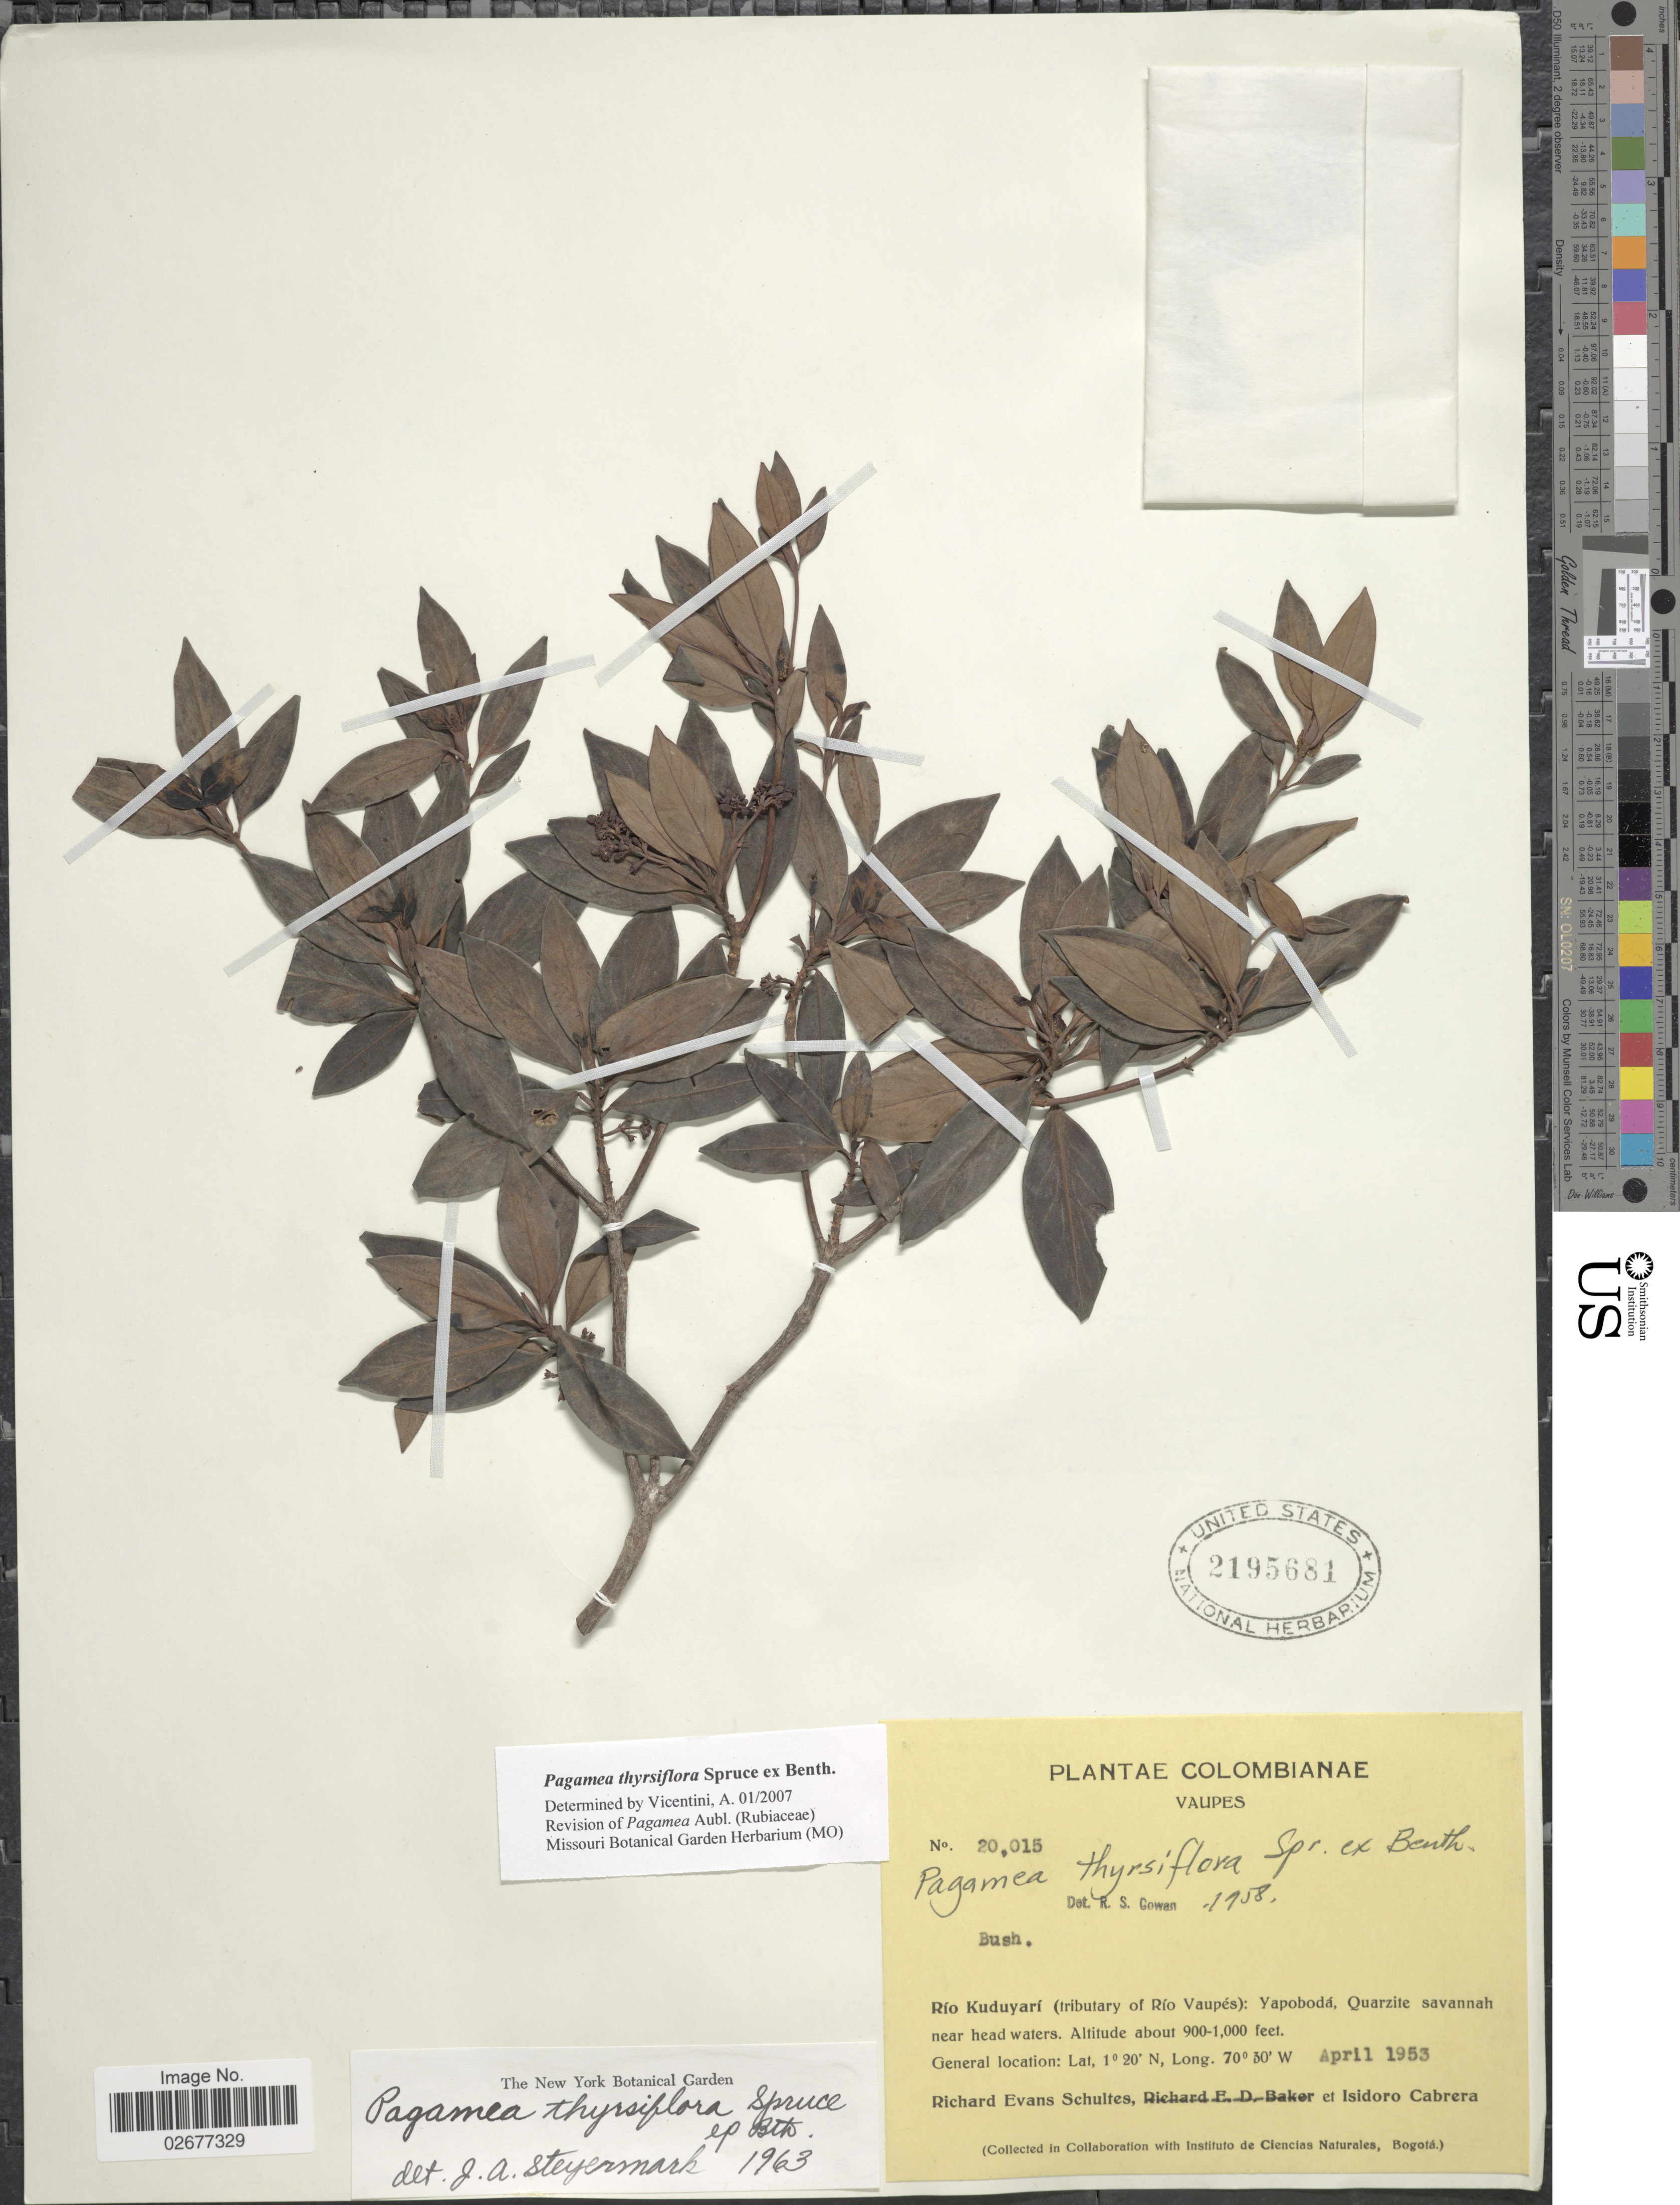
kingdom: Plantae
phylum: Tracheophyta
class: Magnoliopsida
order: Gentianales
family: Rubiaceae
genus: Pagamea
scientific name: Pagamea thyrsiflora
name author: Spruce ex Benth.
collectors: R. E. Schultes & I. Cabrera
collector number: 20015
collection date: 1953-04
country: Colombia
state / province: Vaupés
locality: Rio Kuduyari (tributary of Rio Vaupes): Yapoboda, Quarzite savannah near head waters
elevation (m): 274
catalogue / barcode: US 2195681